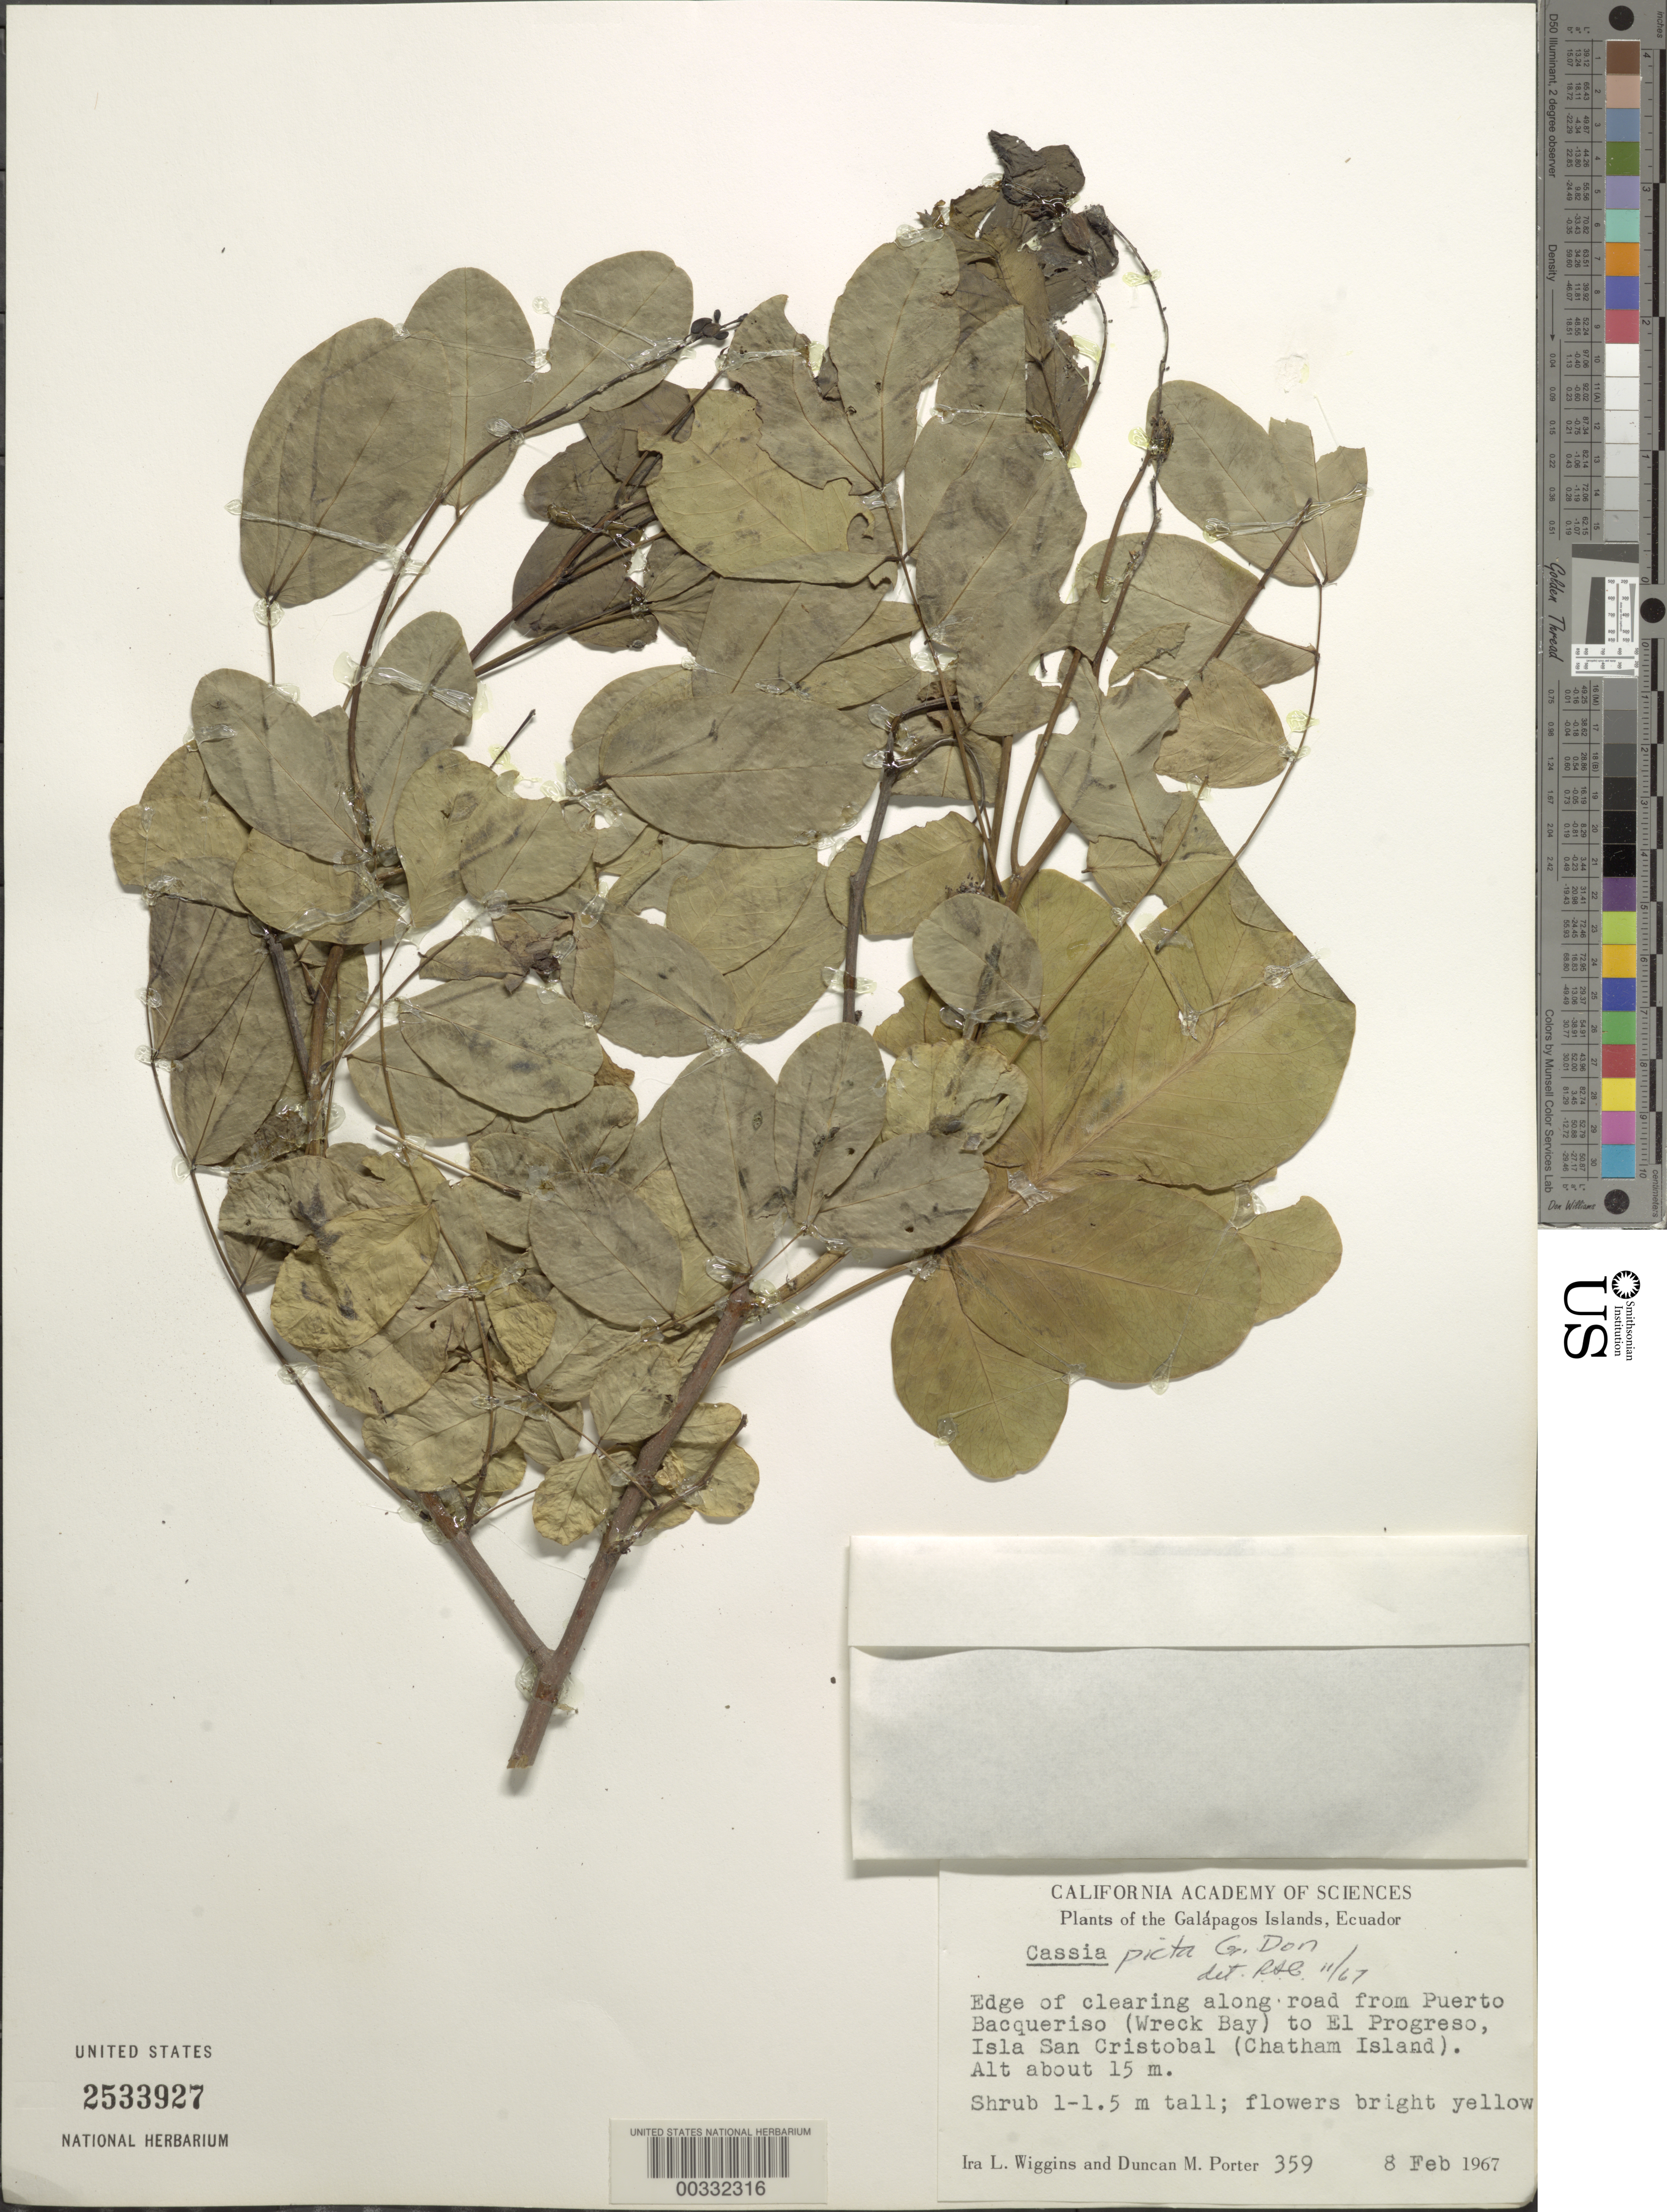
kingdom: Plantae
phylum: Tracheophyta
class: Magnoliopsida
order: Fabales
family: Fabaceae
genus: Senna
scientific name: Senna pistaciifolia var. picta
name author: (G. Don) H.S. Irwin & Barneby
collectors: I. L. Wiggins & D. M. Porter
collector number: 359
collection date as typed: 08 Feb 1967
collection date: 1967-02-08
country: Ecuador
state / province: Colón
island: San Cristóbal [Chatham]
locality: Along road from Puerto Bacqueriso (Wreck Bay) to El Progreso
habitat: Edge of clearing along road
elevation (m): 15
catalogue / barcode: US 2533927